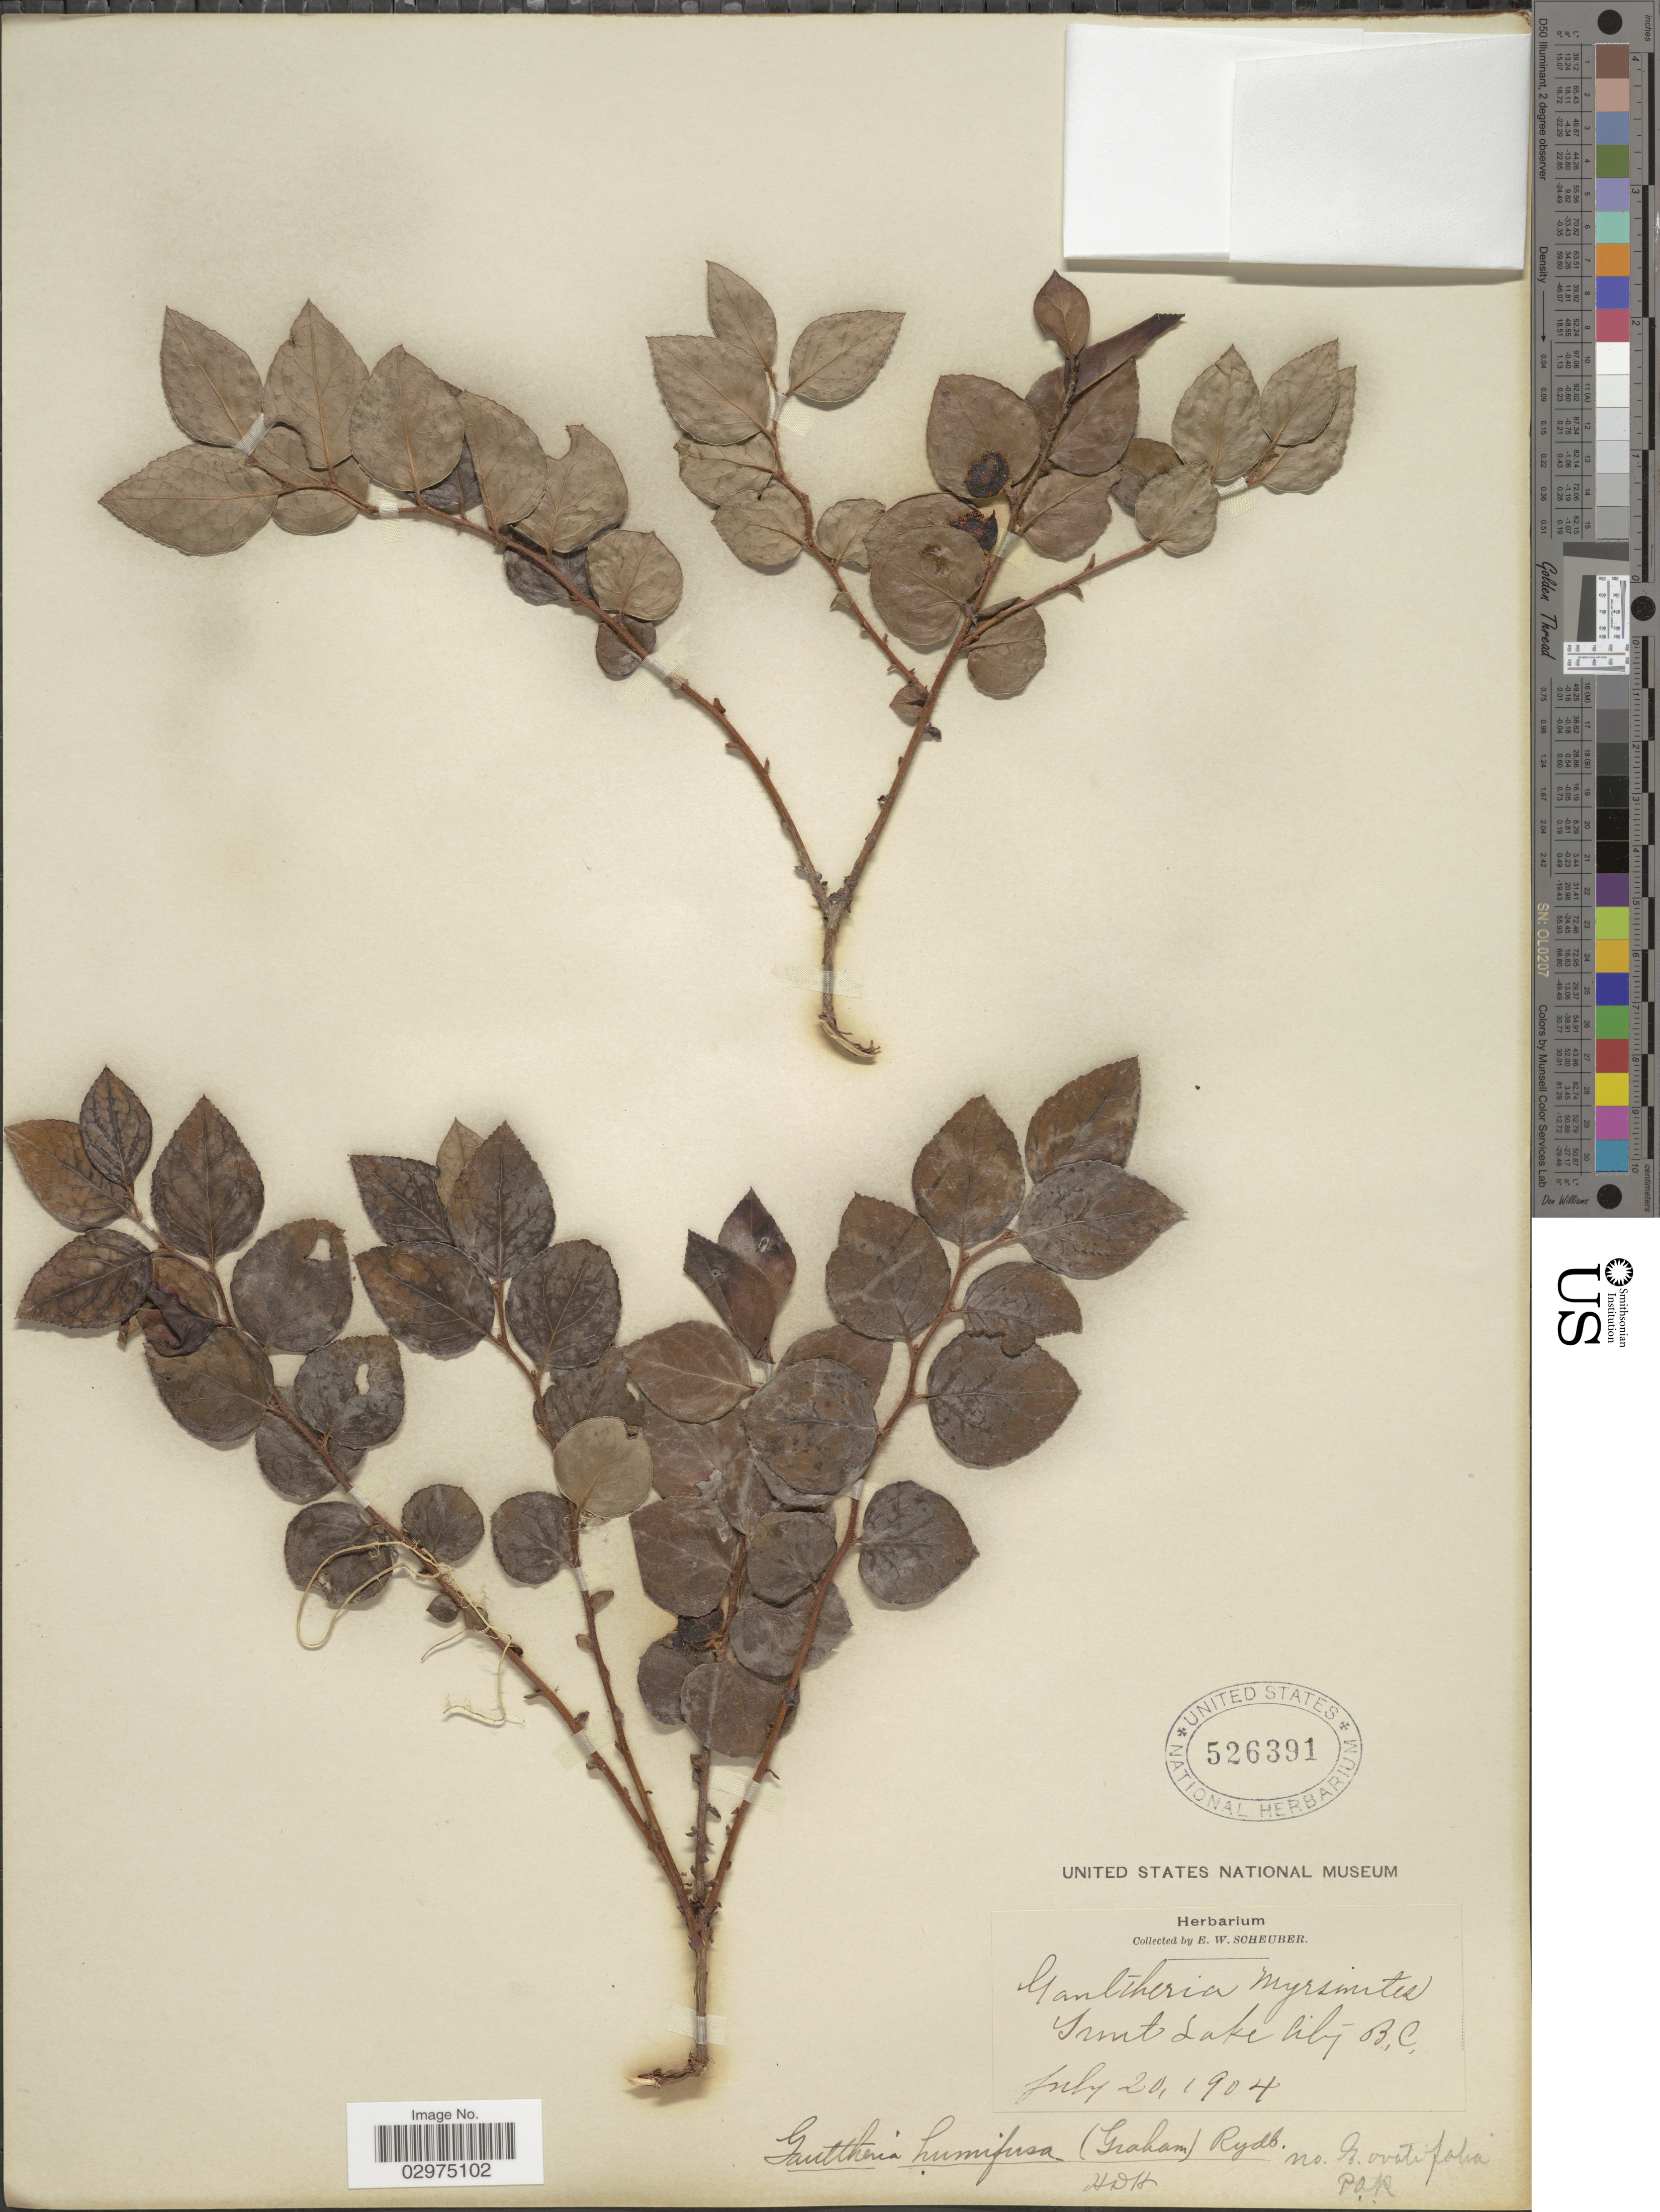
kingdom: Plantae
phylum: Tracheophyta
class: Magnoliopsida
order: Ericales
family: Ericaceae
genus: Gaultheria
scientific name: Gaultheria ovatifolia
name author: A. Gray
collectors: E. Scheuber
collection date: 1904-07-20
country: Canada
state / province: British Columbia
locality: Trout Lake City.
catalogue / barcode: US 526391